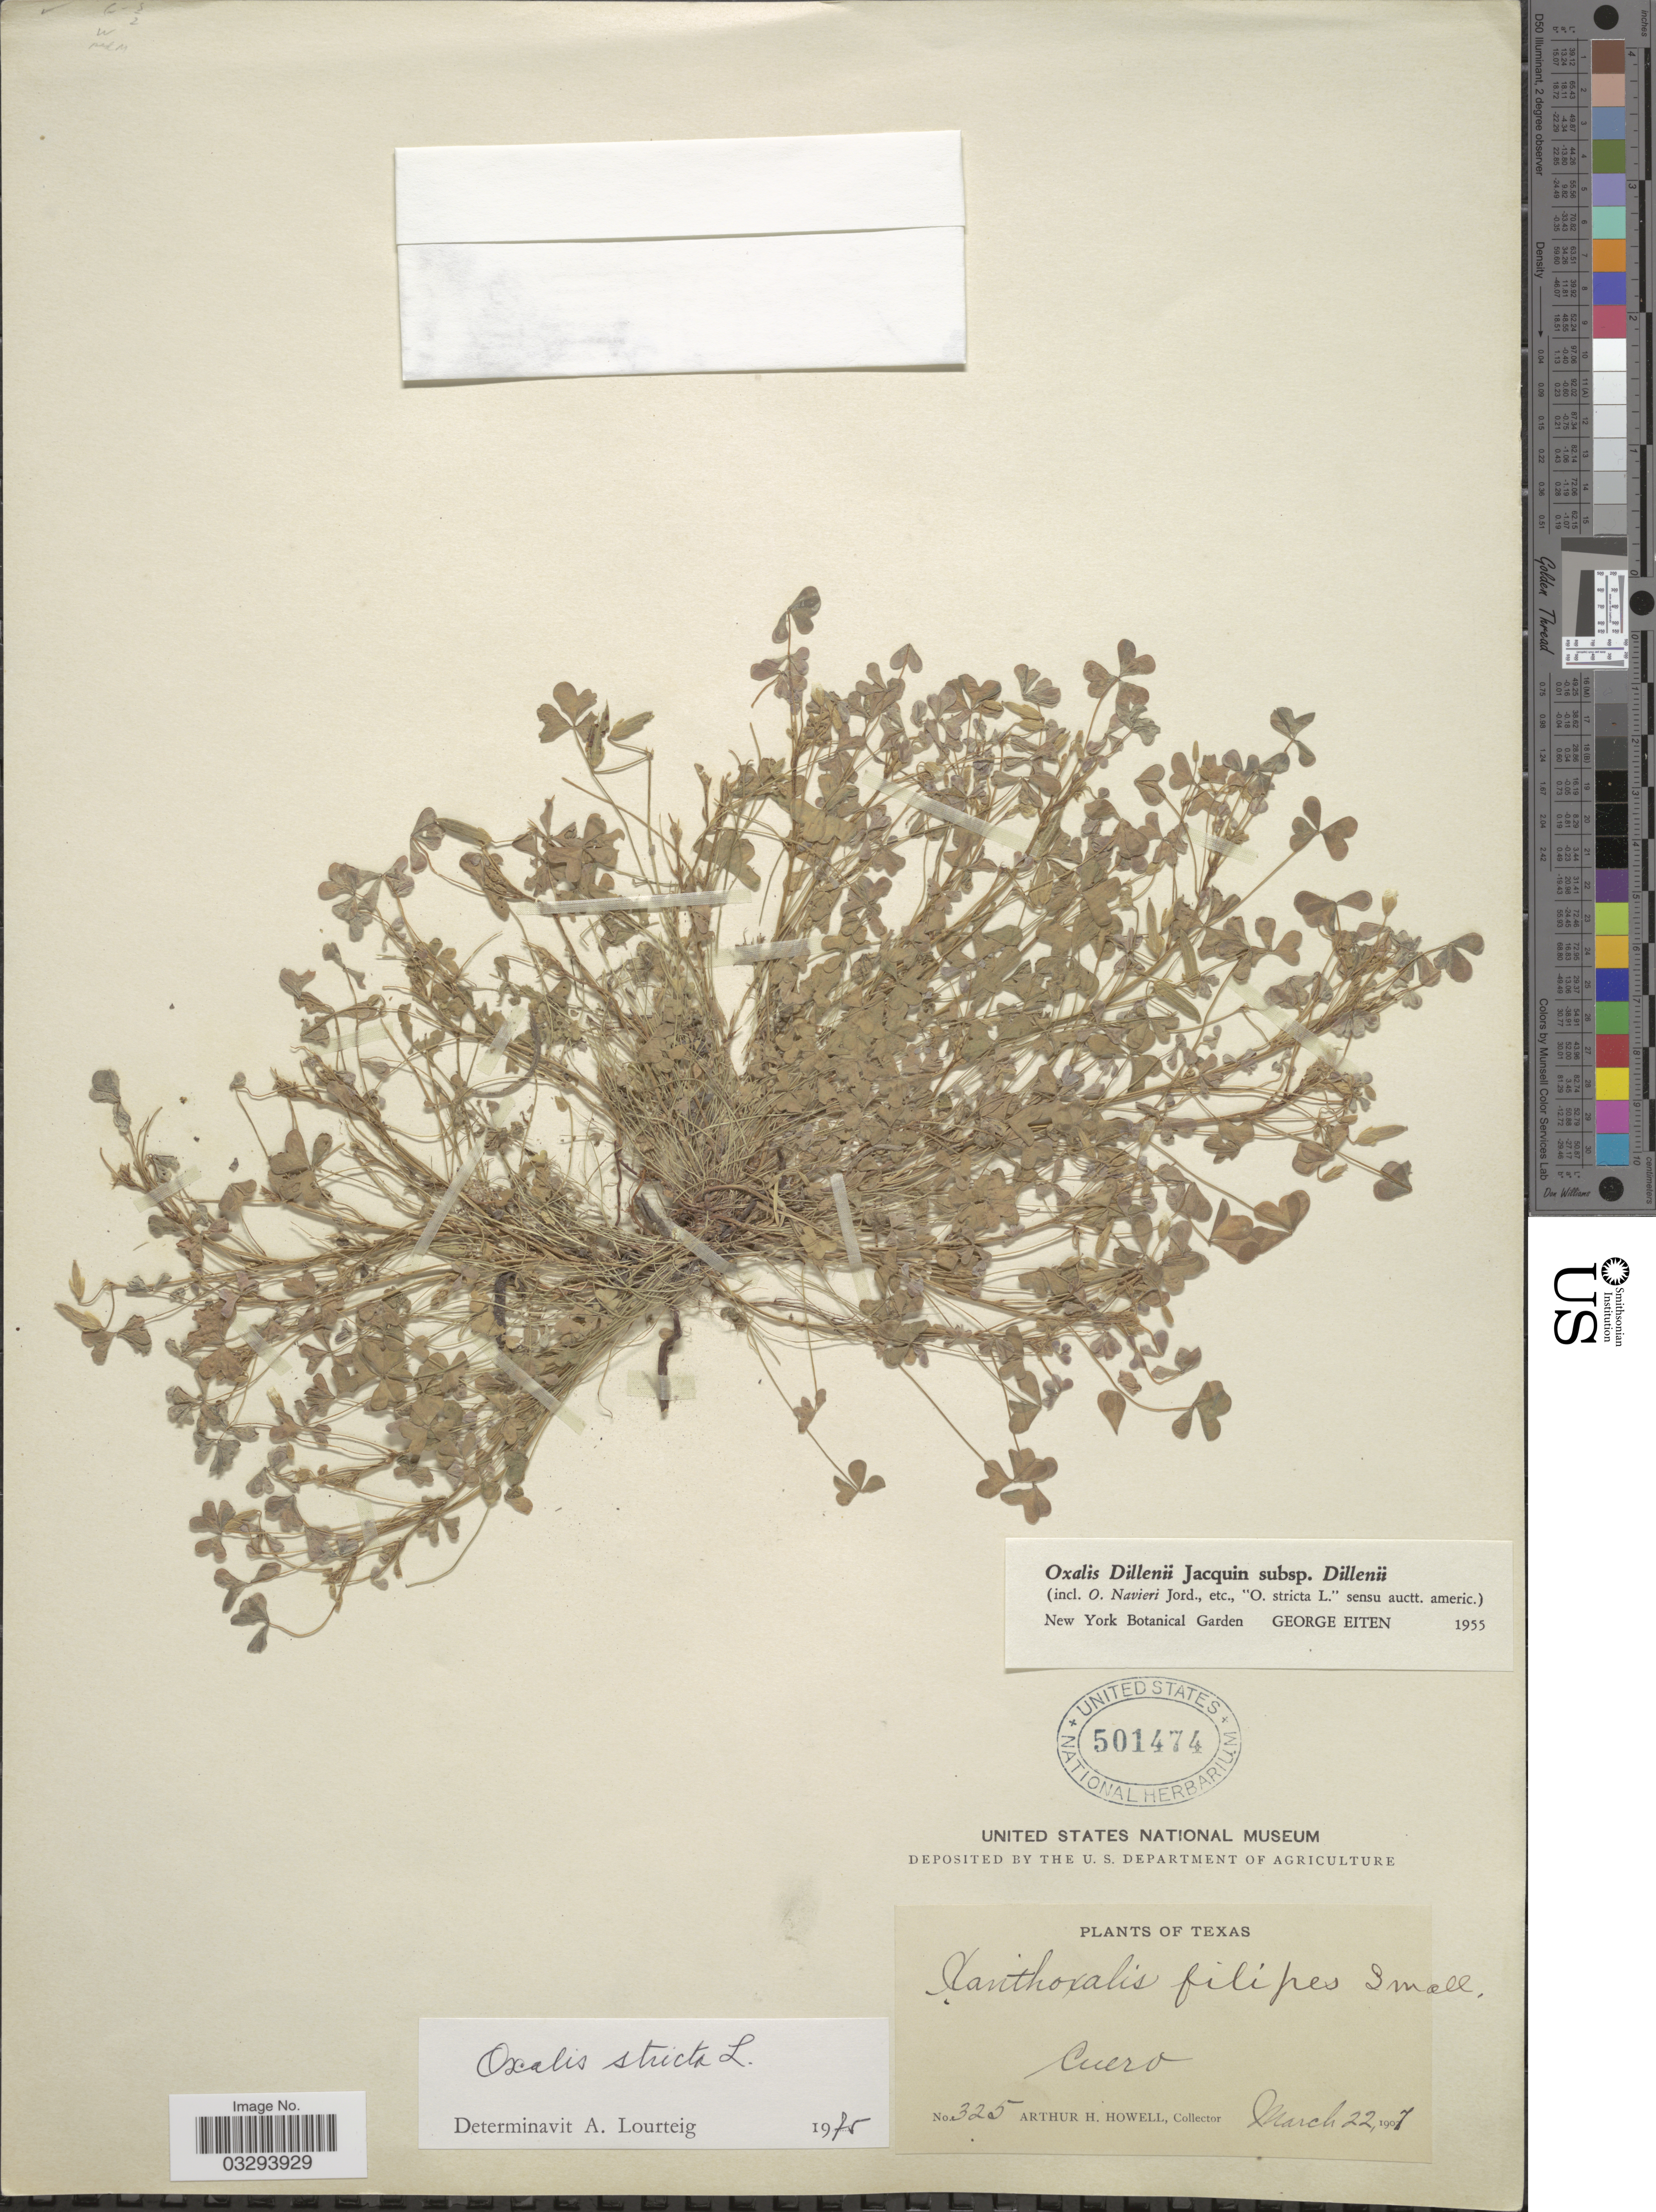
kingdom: Plantae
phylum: Tracheophyta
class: Magnoliopsida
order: Oxalidales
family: Oxalidaceae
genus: Oxalis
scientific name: Oxalis stricta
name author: L.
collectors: A. H. Howell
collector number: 325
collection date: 1907-03-22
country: United States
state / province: Texas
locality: Cuero.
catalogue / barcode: US 504174